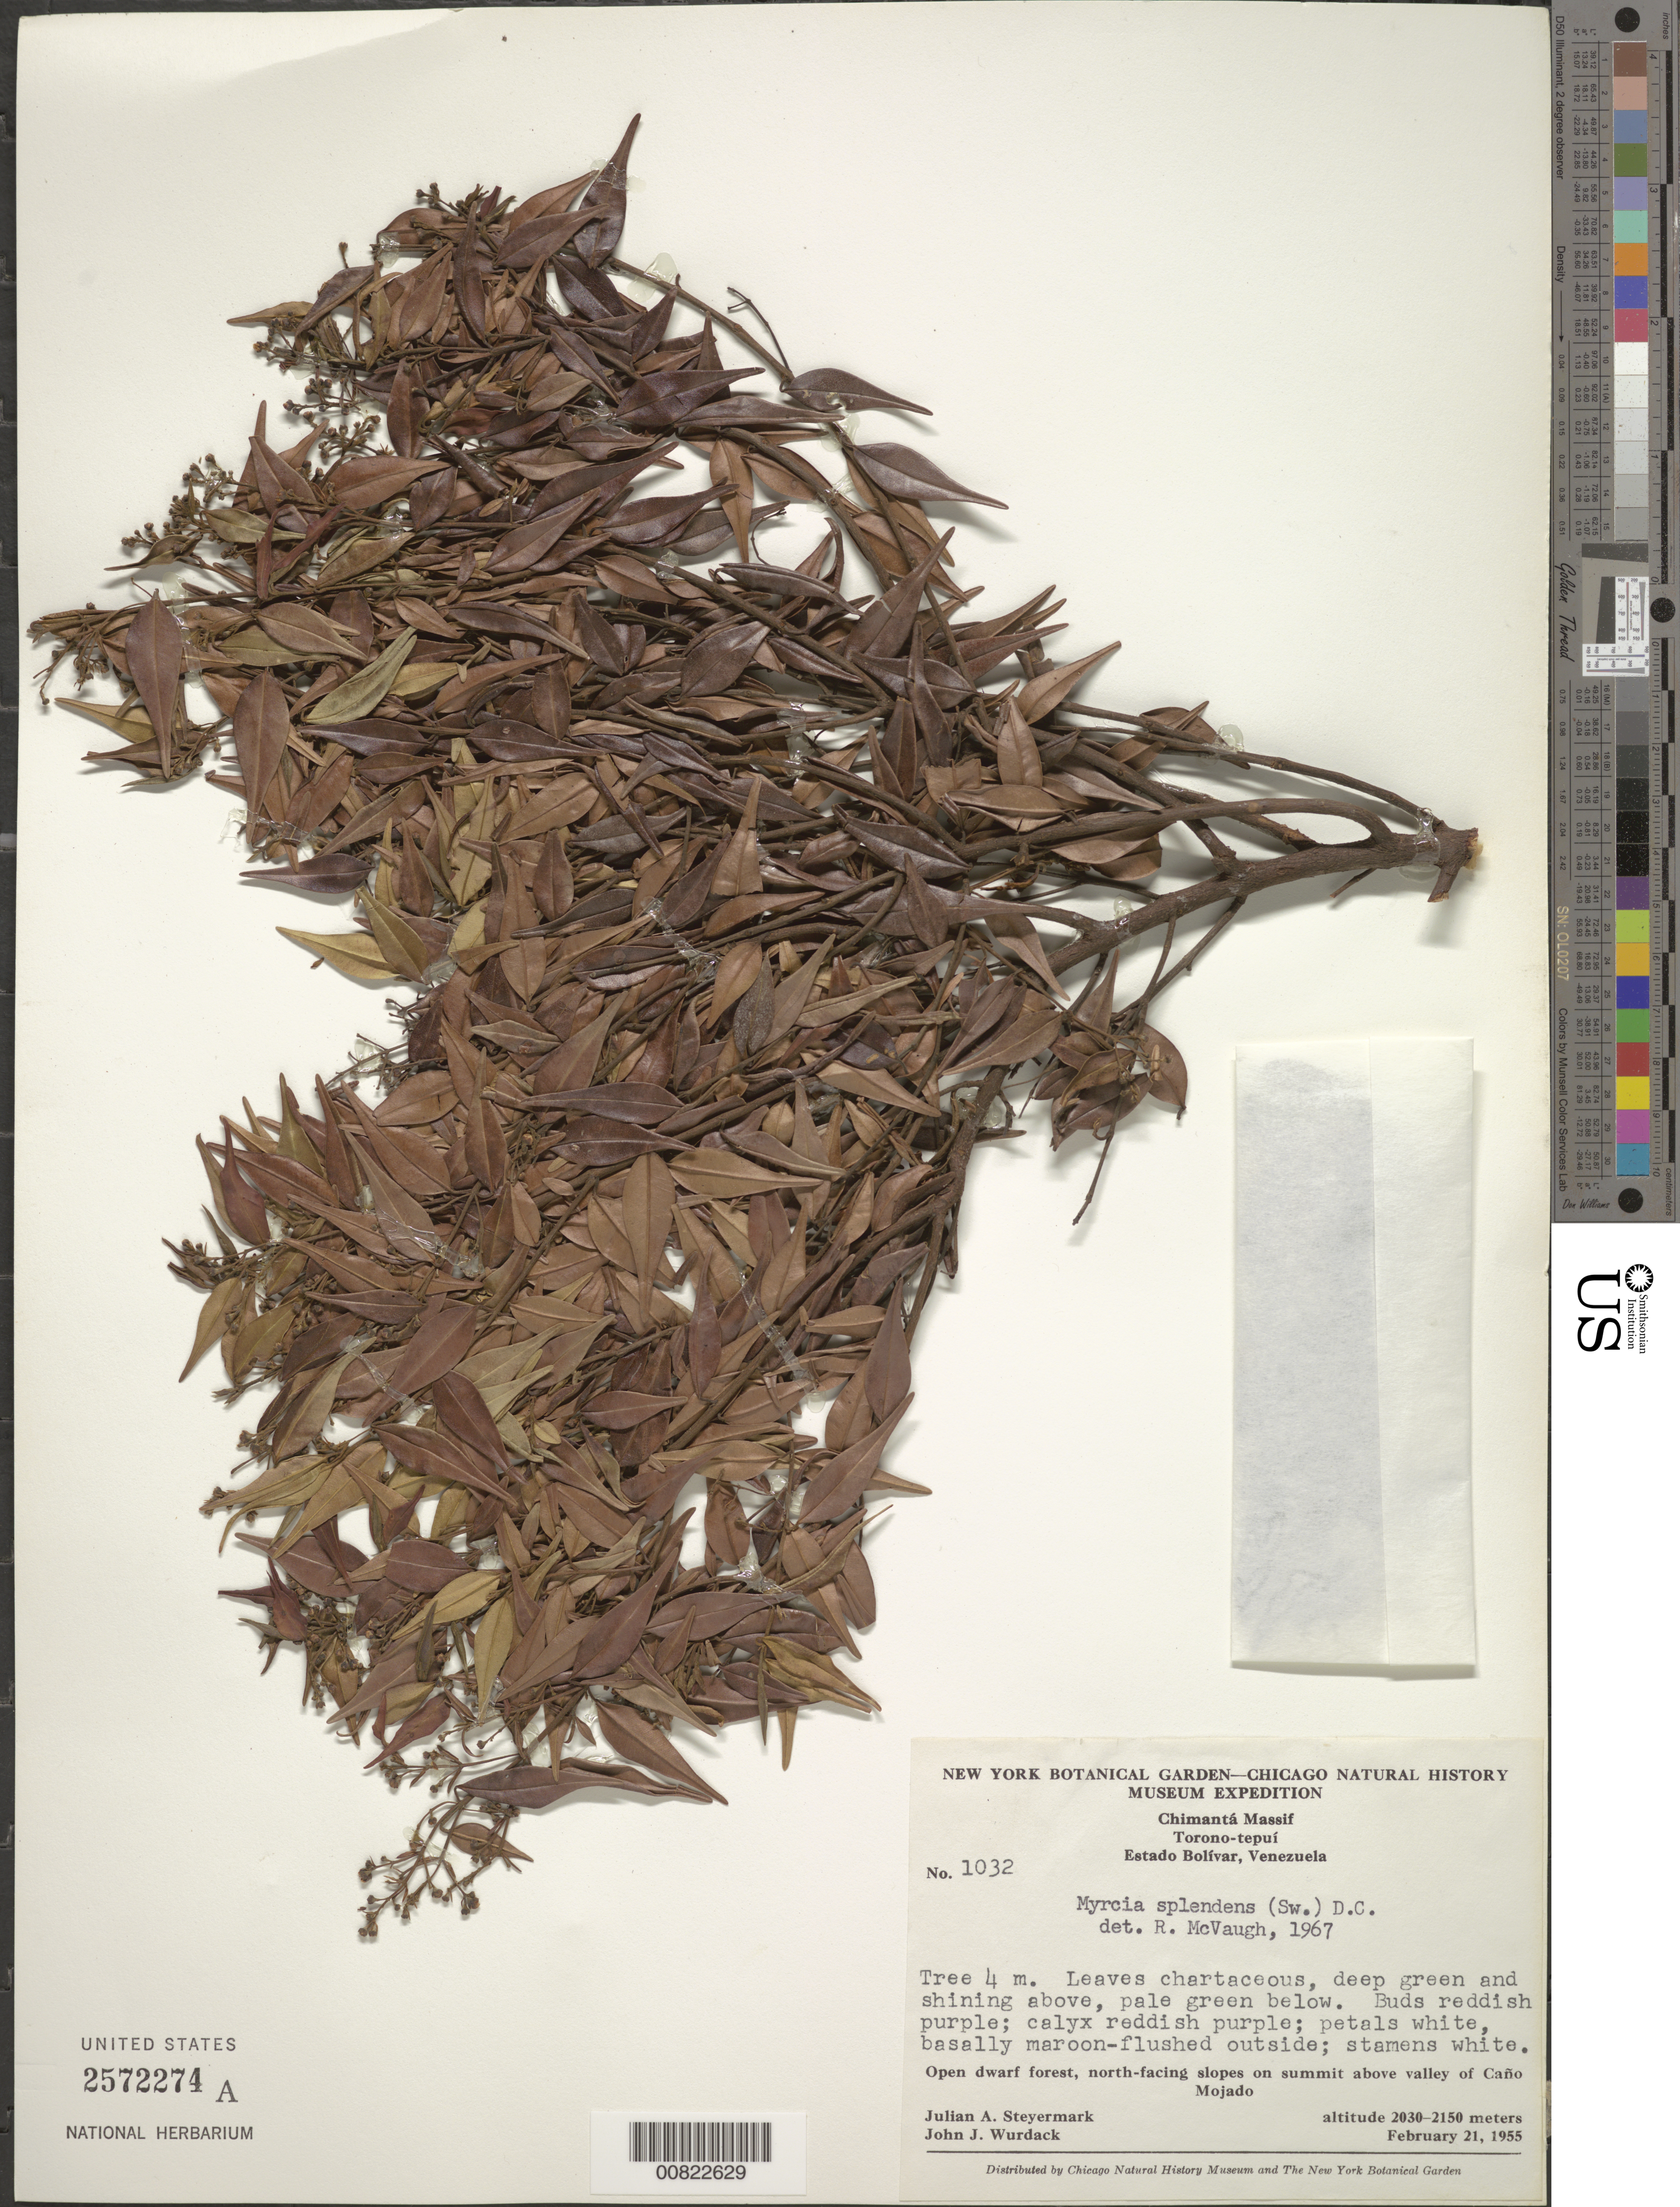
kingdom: Plantae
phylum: Tracheophyta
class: Magnoliopsida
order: Myrtales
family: Myrtaceae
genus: Myrcia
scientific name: Myrcia splendens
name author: (Sw.) DC.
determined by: McVaugh, R.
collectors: J. Steyermark & J. J. Wurdack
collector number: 55 1032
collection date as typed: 21-Feb-55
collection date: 1955-02-21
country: Venezuela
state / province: Bolívar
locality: Chimantá Massif, Torono-tepuí, above valley of Caño Mojado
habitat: Open dwarf forest, north-facing slopes on summit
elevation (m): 2030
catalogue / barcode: US 2572274A